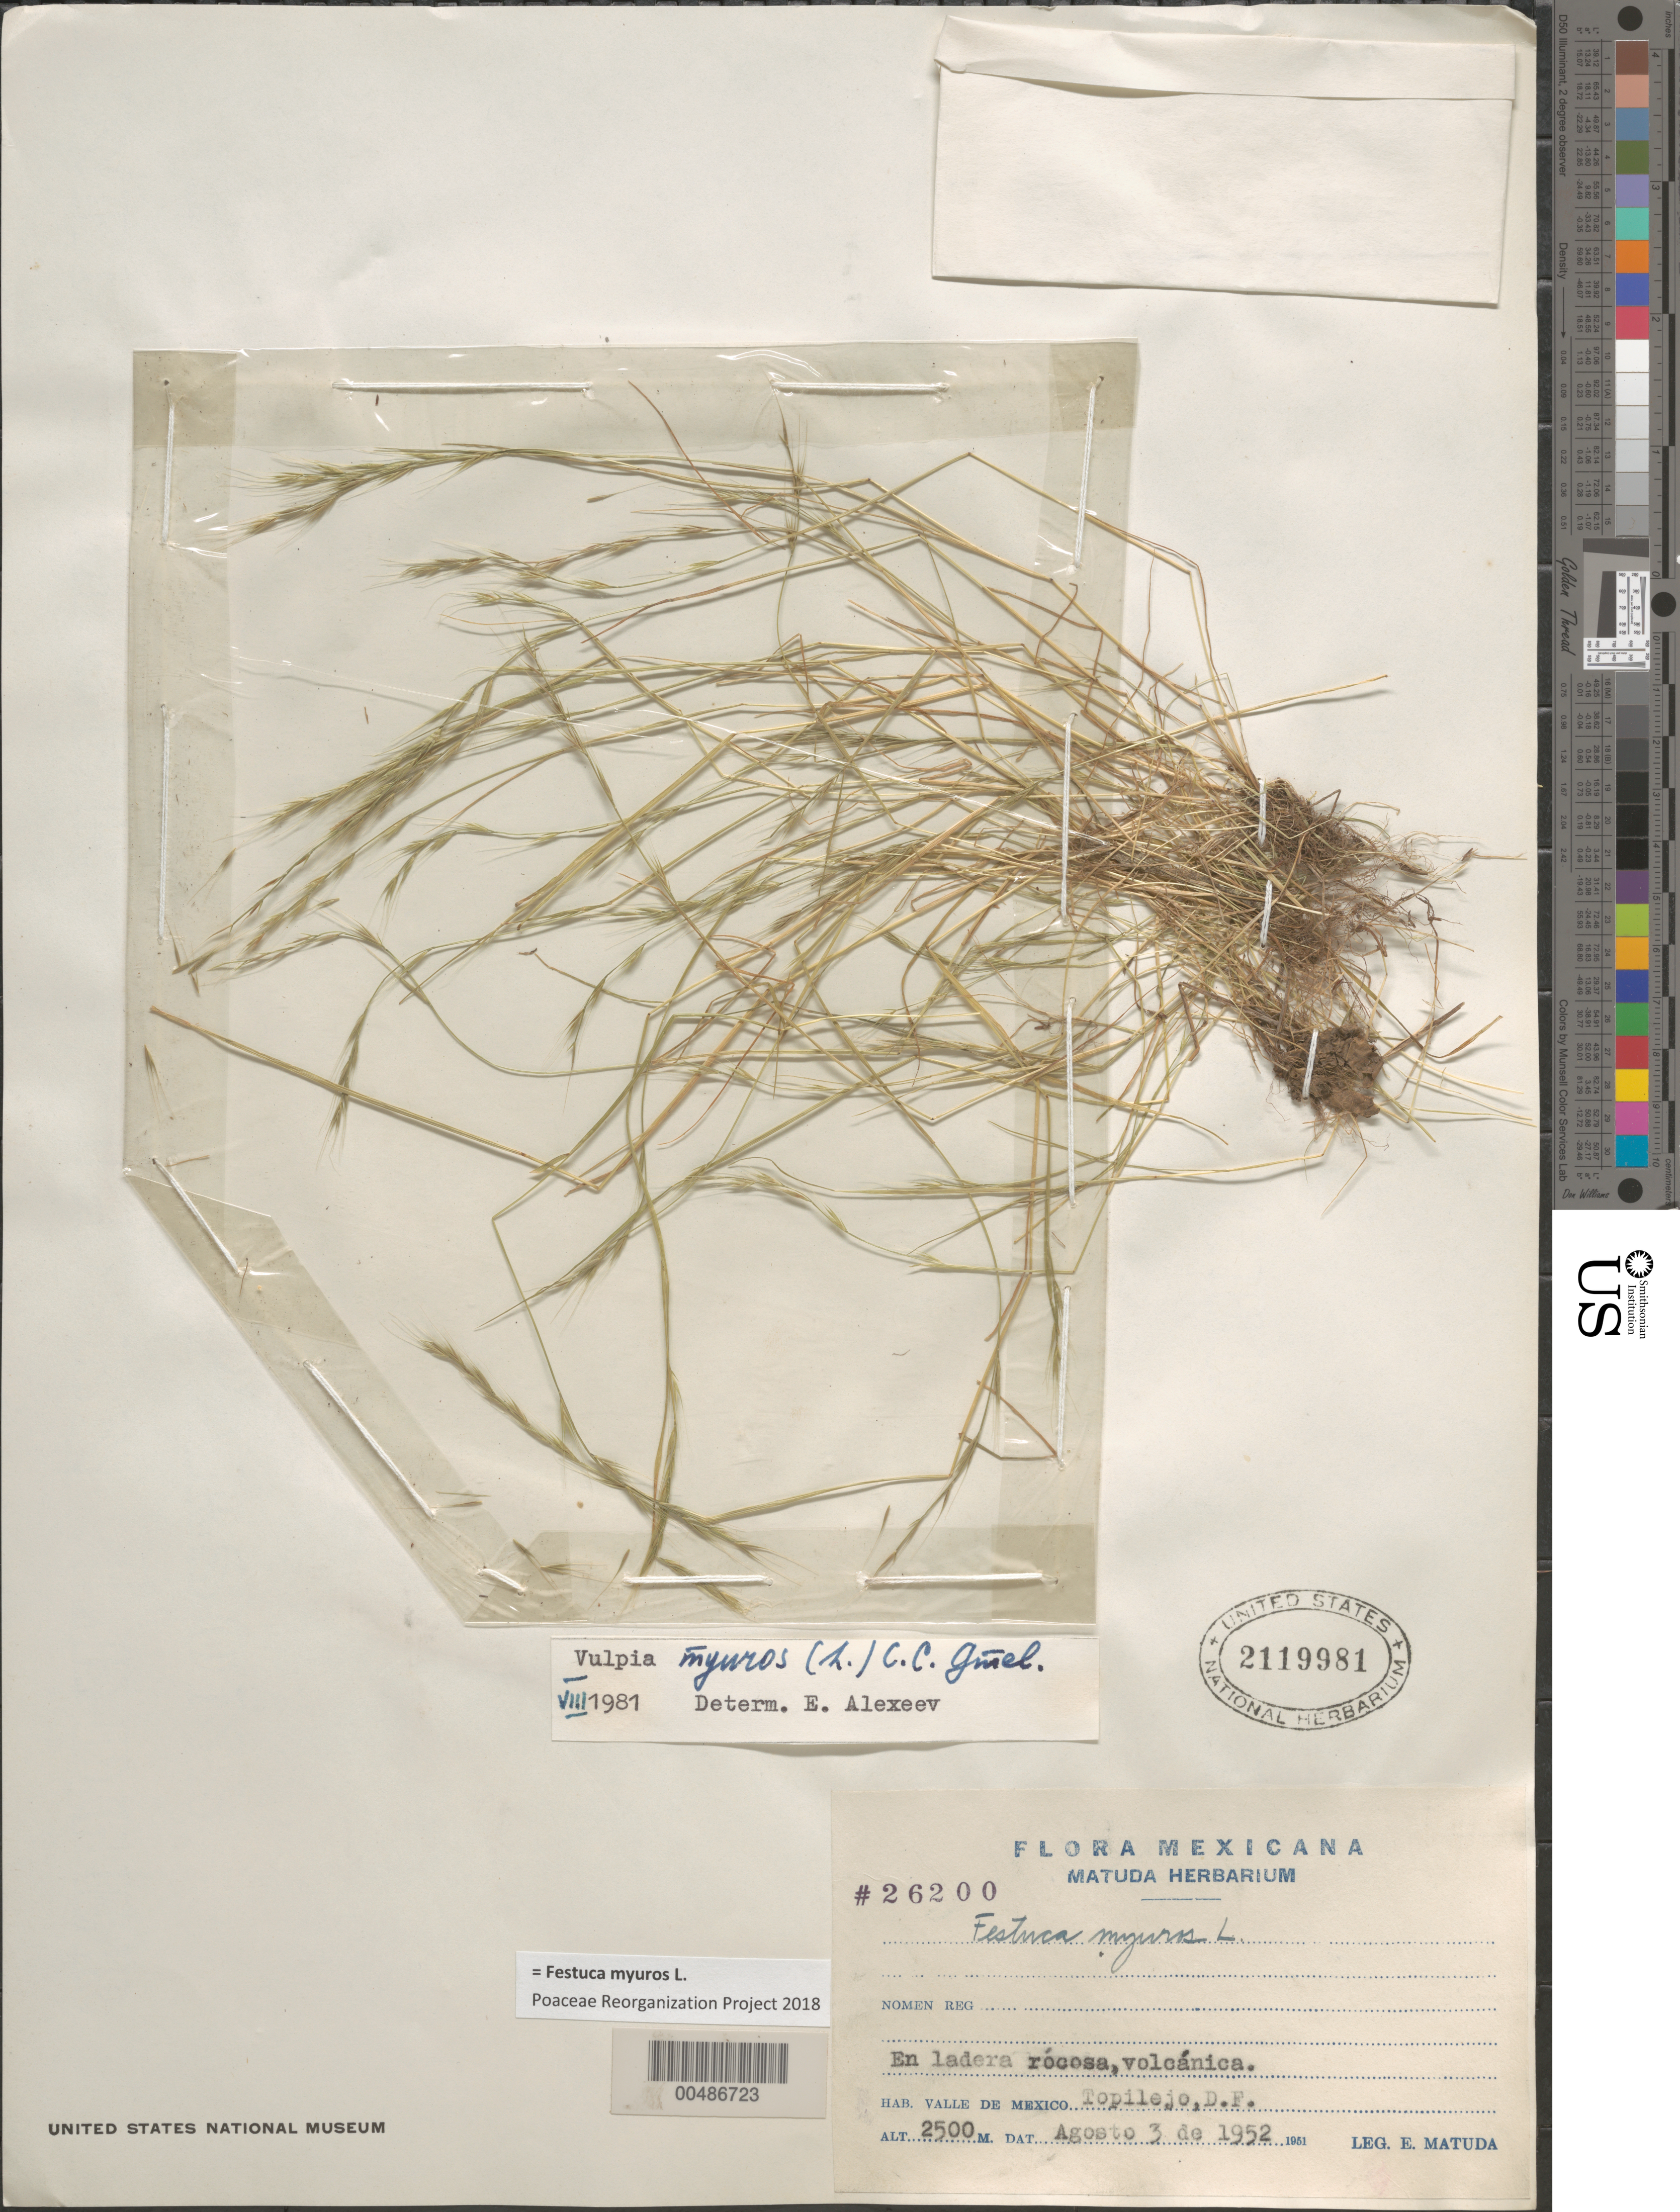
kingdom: Plantae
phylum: Tracheophyta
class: Liliopsida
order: Poales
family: Poaceae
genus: Festuca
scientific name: Festuca myuros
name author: L.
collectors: E. Matuda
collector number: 26200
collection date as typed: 3 Aug 1952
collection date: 1952-08-03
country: Mexico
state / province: Distrito Federal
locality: Valle de Mexico, Topilejo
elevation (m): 2500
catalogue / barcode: US 2119981